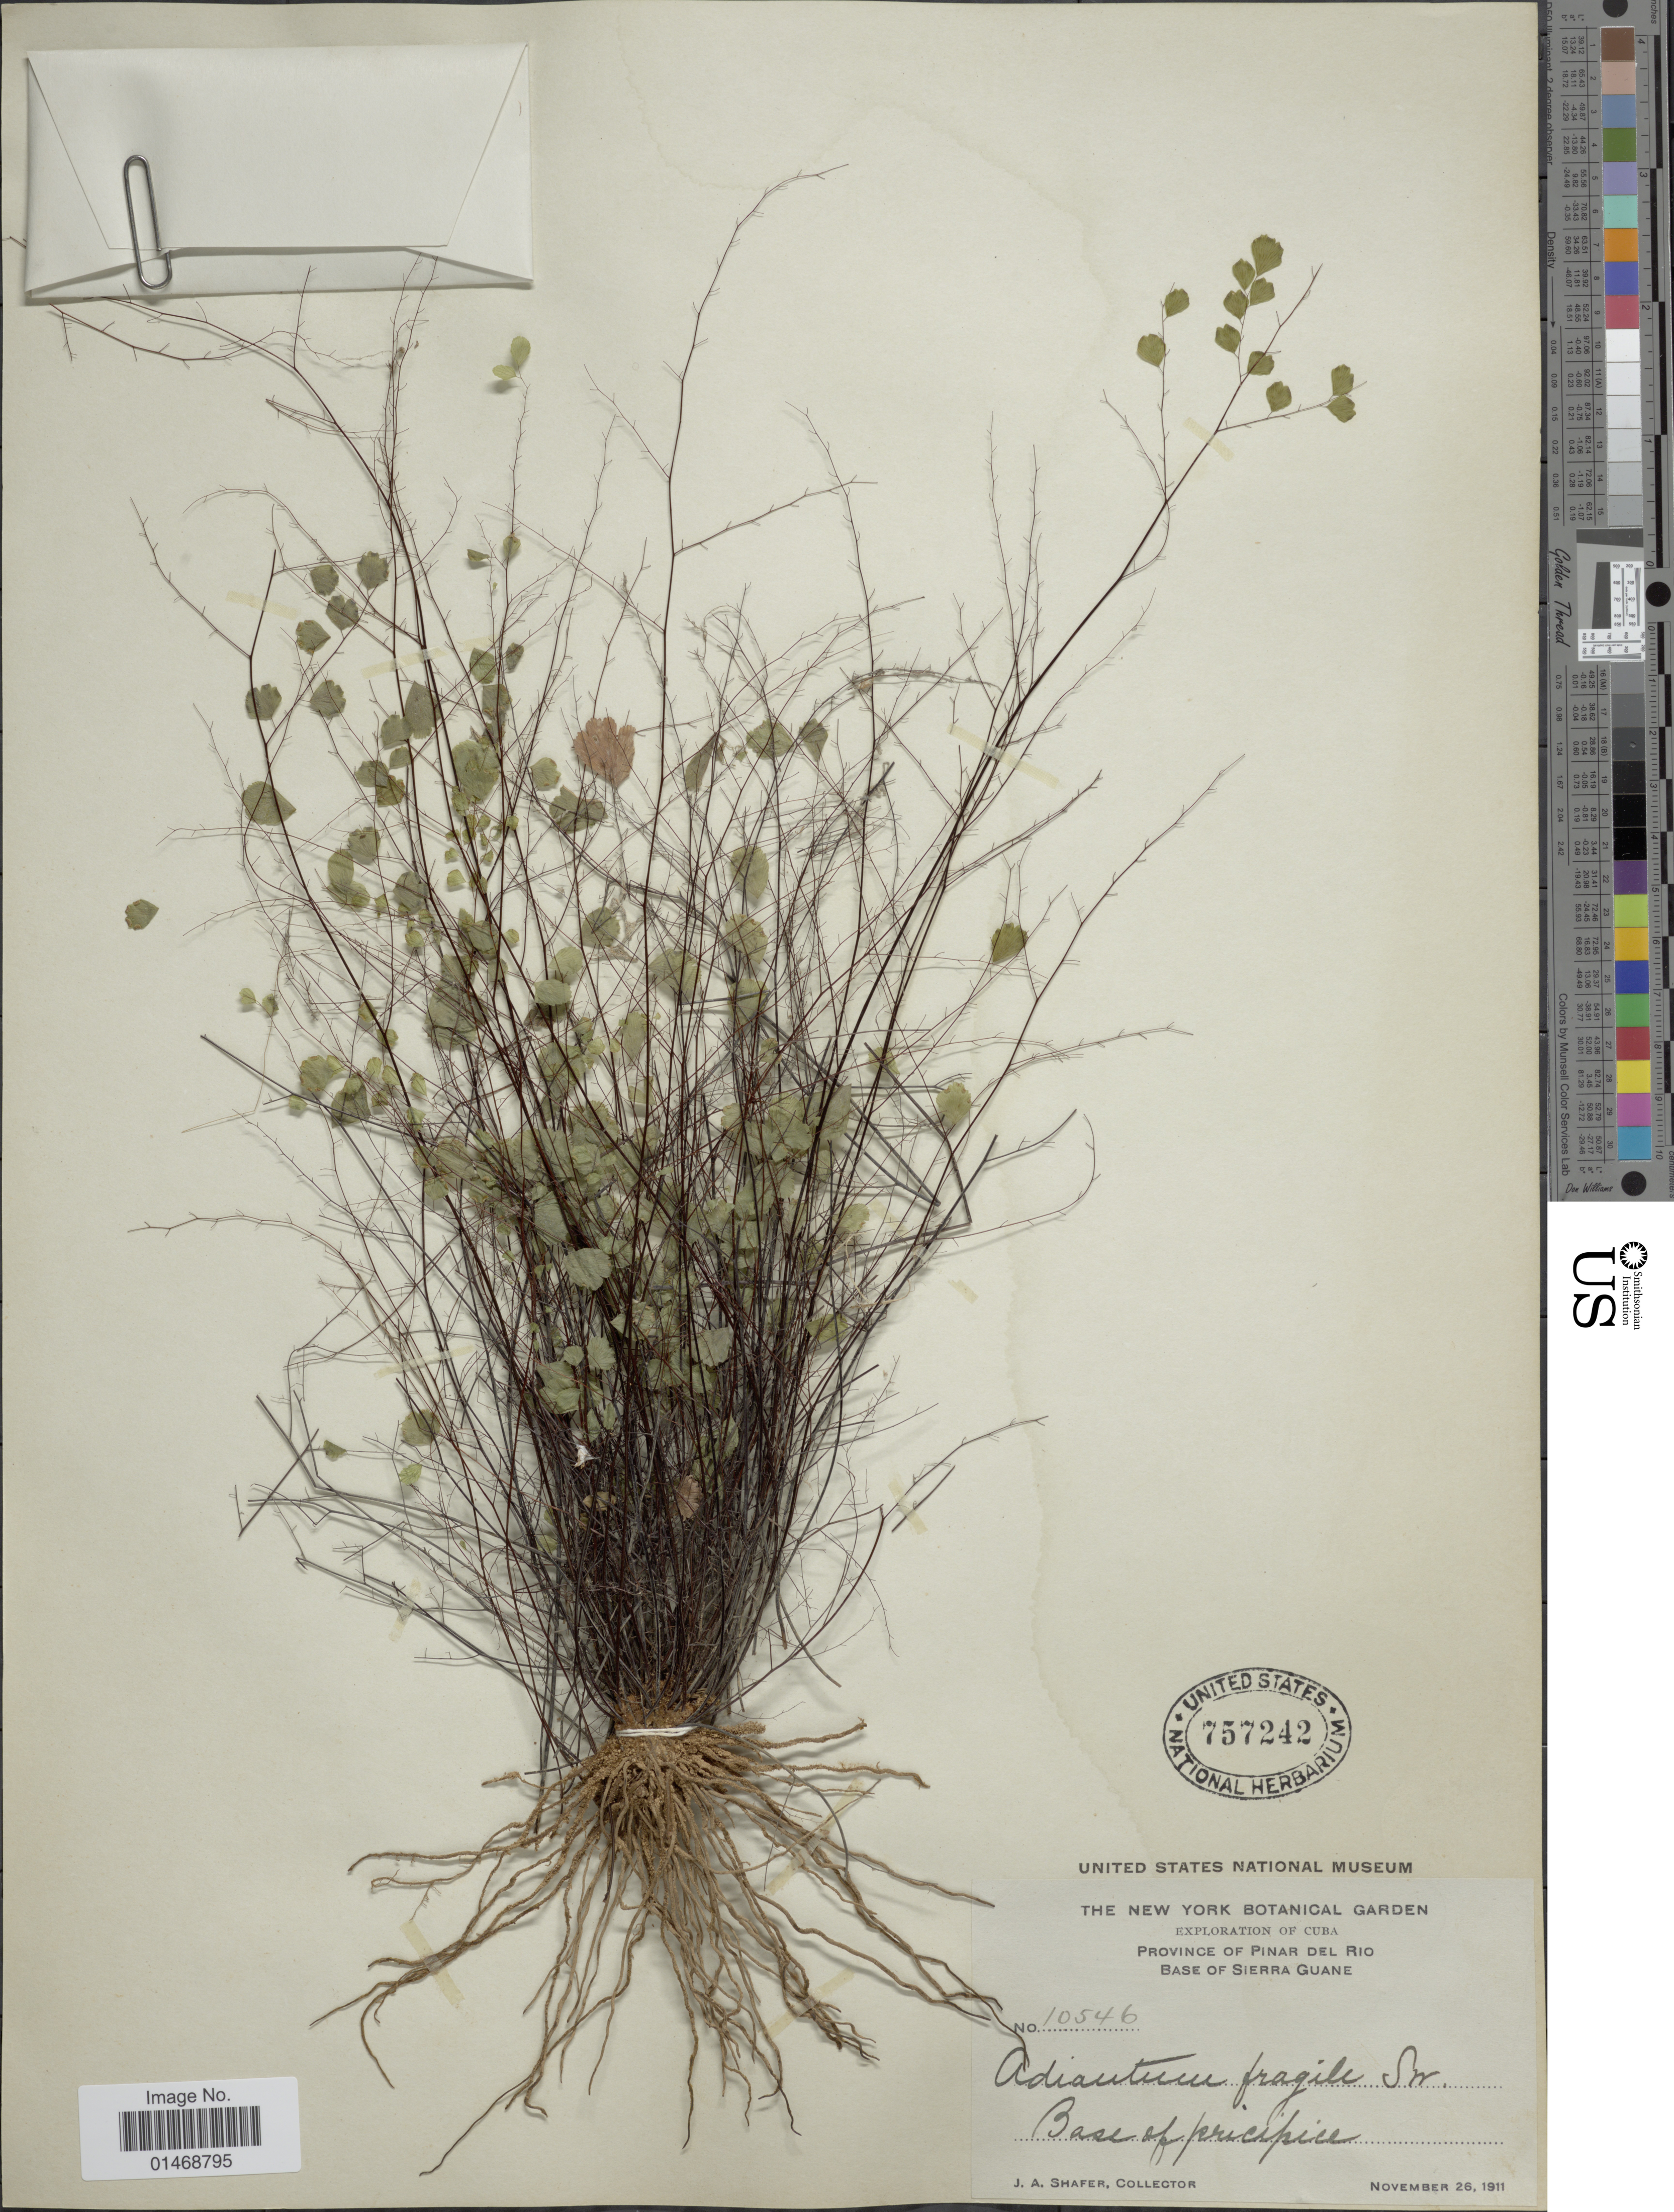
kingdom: Plantae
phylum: Tracheophyta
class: Polypodiopsida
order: Polypodiales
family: Pteridaceae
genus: Adiantum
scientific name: Adiantum fragile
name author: Sw.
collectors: J. A. Shafer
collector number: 10546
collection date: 1911-11-26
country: Cuba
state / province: Pinar del Río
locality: Base of Sierra Guane, base of precipice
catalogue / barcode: US 757242